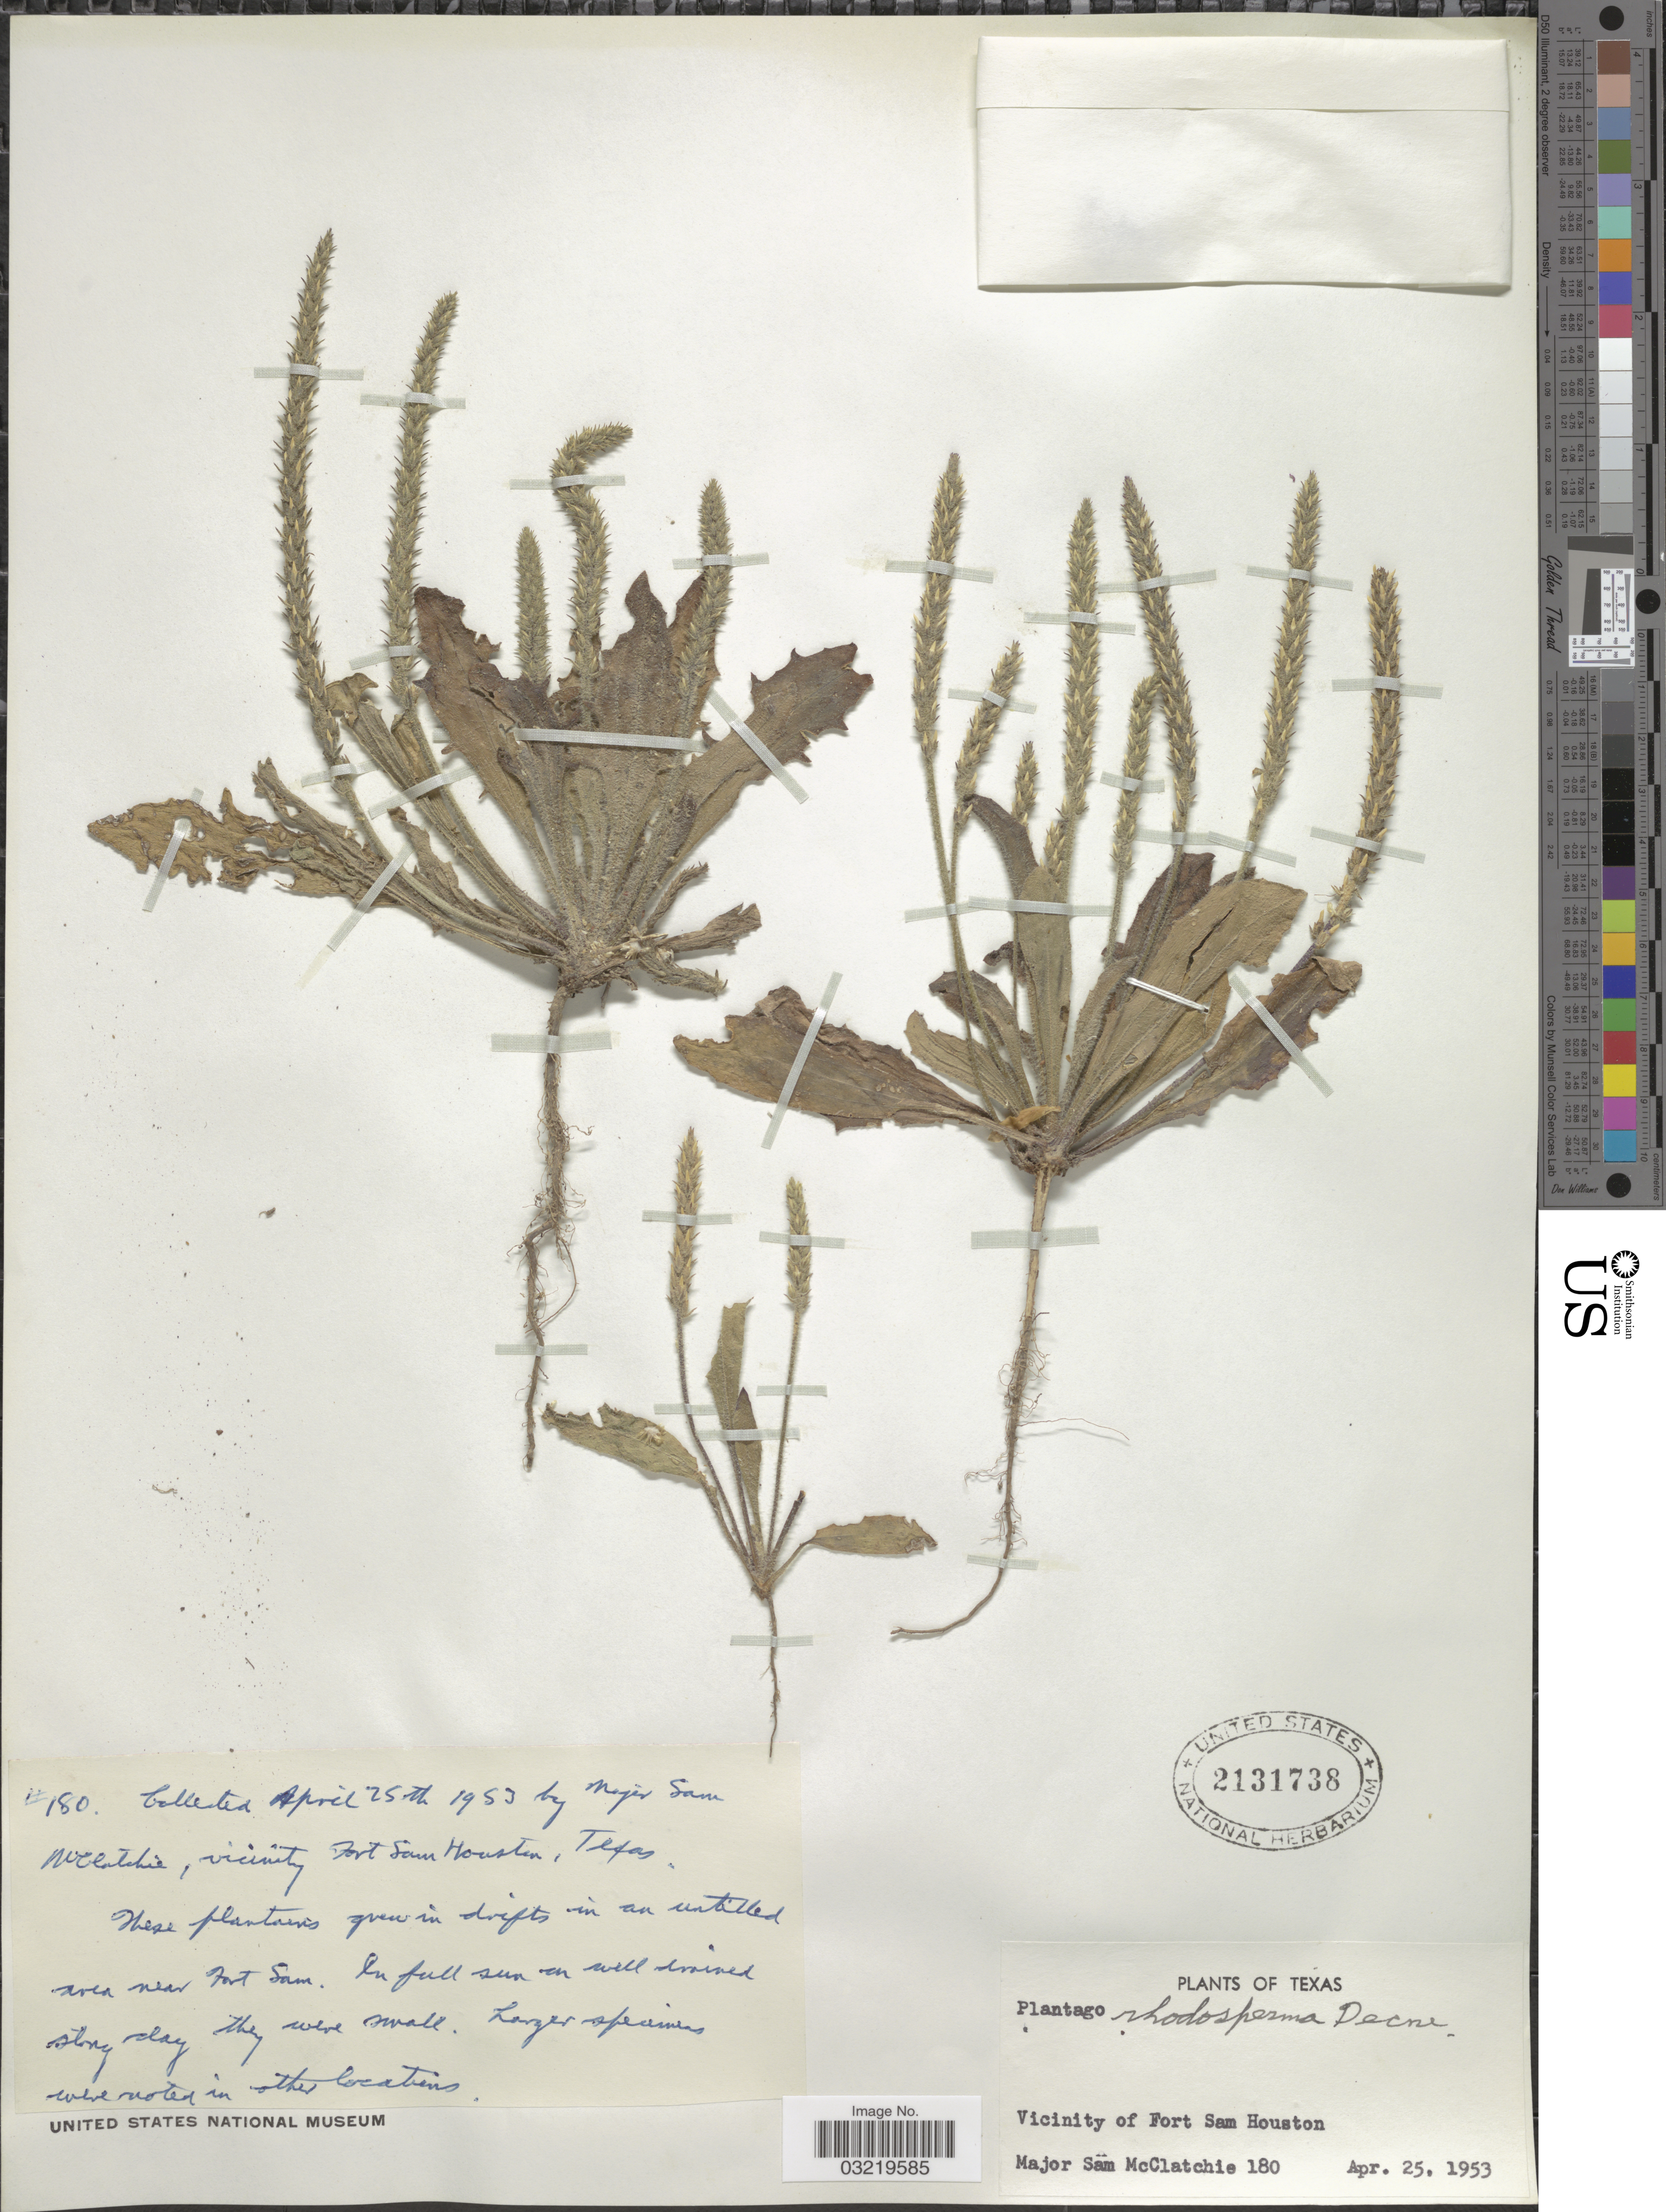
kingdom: Plantae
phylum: Tracheophyta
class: Magnoliopsida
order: Lamiales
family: Plantaginaceae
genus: Plantago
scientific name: Plantago rhodosperma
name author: Decne.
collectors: S. McClatchie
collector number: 180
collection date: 1953-04-24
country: United States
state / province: Texas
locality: Vicinity of Fort Sam Houston. These plaintains grew in drifts in an untilled area near Fort Sam.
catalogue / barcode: US 2131738